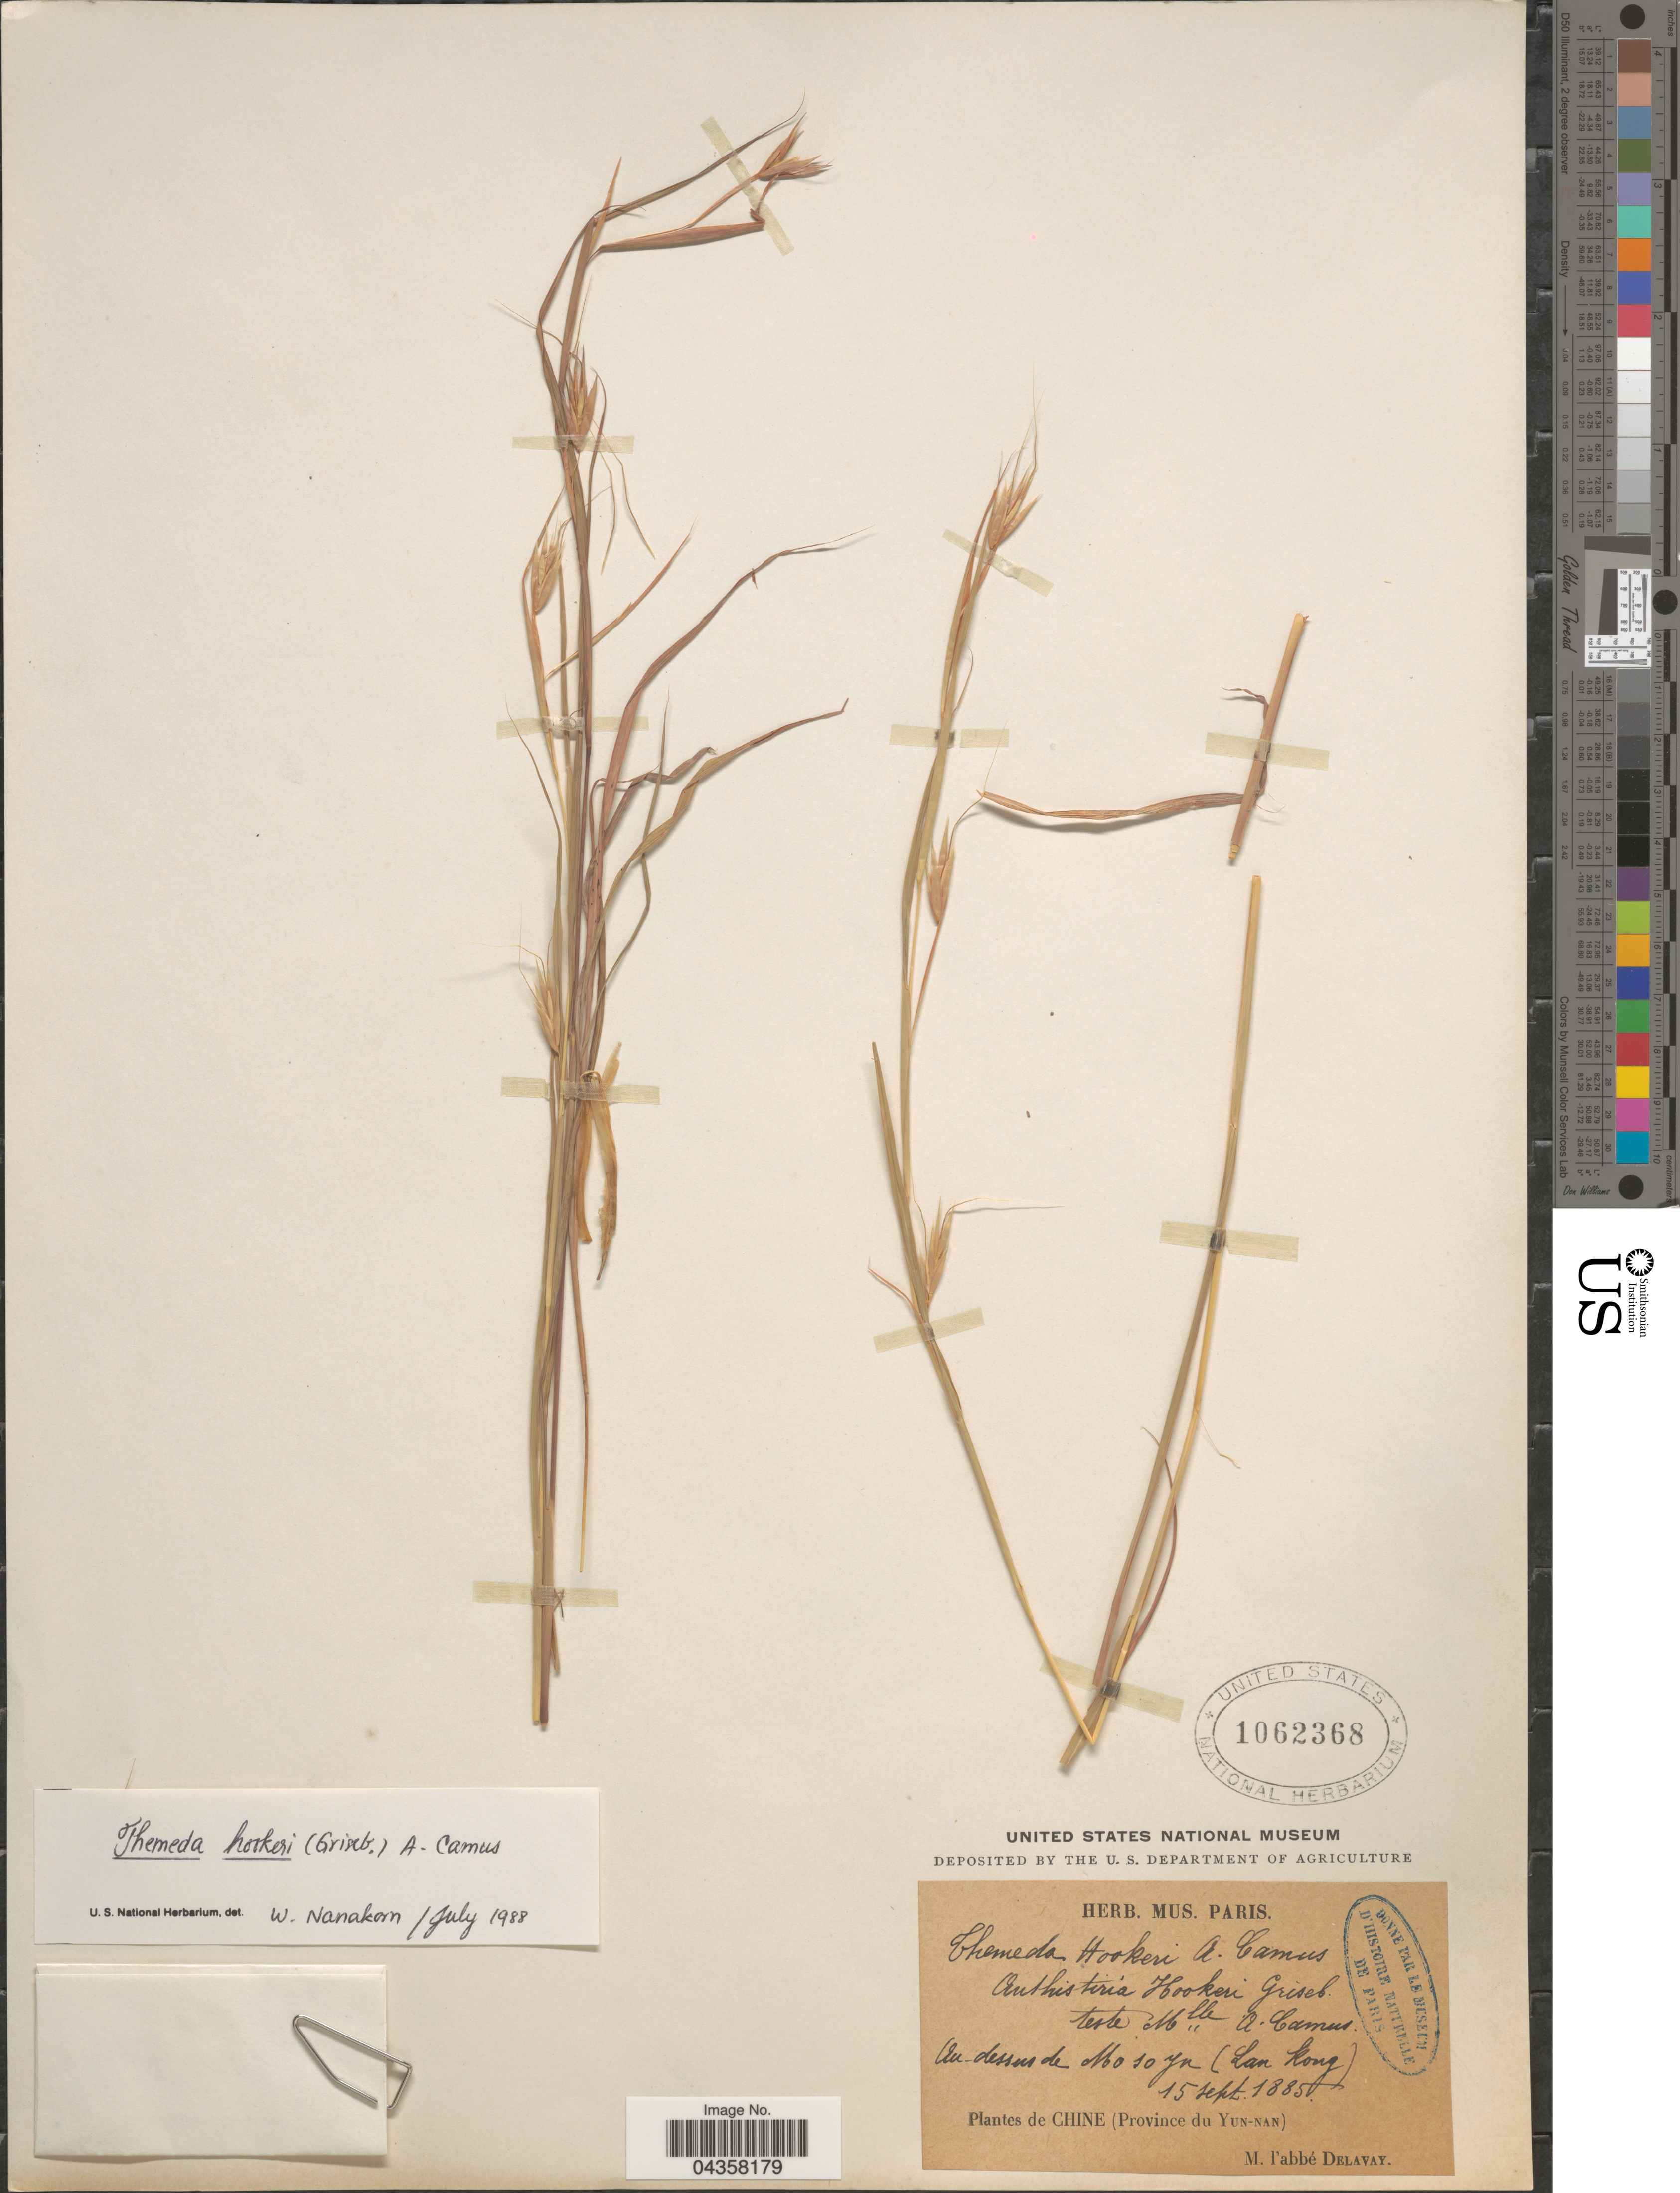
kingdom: Plantae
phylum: Tracheophyta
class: Liliopsida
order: Poales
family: Poaceae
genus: Themeda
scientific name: Themeda hookeri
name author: (Griseb.) A. Camus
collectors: P. Delavay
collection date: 1885-09-15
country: China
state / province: Yunnan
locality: Au-dessus de Mosoyu (Lan Kong).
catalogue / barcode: US 1062368